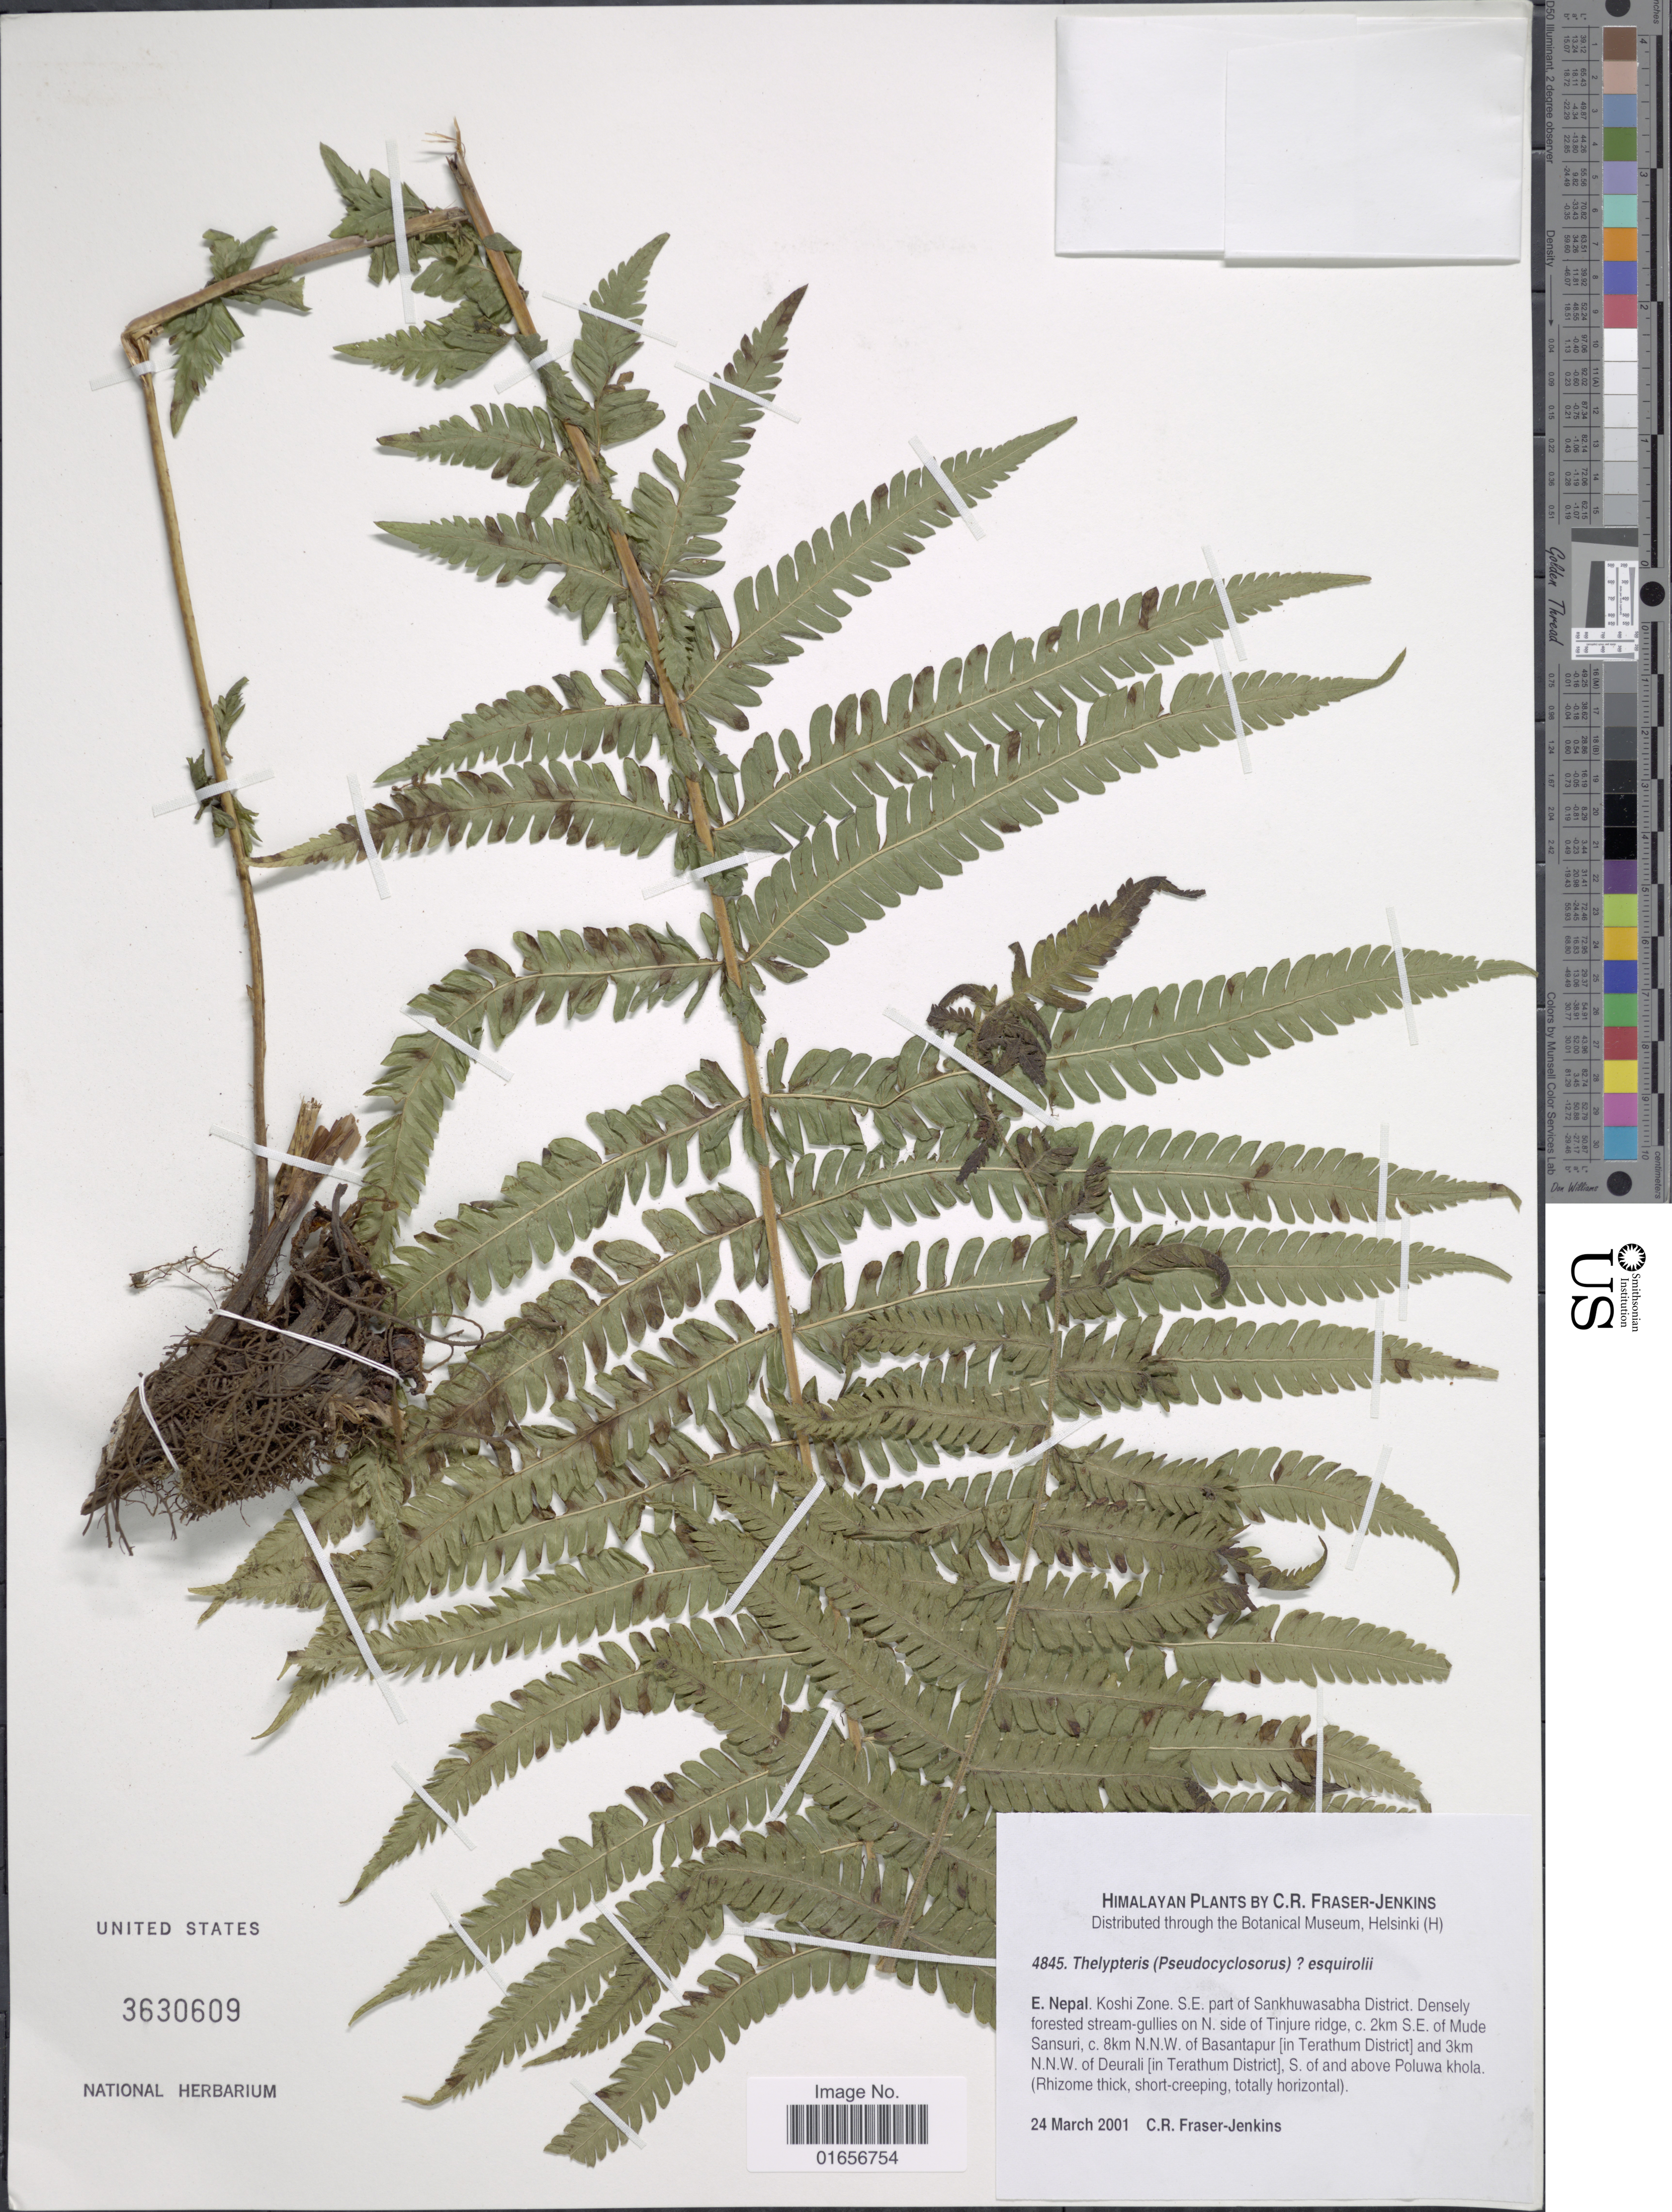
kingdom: Plantae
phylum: Tracheophyta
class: Polypodiopsida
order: Polypodiales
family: Thelypteridaceae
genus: Pseudocyclosorus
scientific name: Pseudocyclosorus esquirolii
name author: (Christ) Ching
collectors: C. R. Fraser-Jenkins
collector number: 4845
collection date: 2001-03-24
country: Nepal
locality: Himalayan, E. Nepal, Koshi Zone, S. E. part of Sankhuwasabha District, on N. side of Tinjure ridge, c. 2 km. S. E. of Mude Sansuri, c. 8 km N. N. W. of Basantapur (in Terathum District) and 3 km N. N. W. of Deurali (in Terathum District), S. of and above Poluwa khola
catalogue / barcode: US 3630609